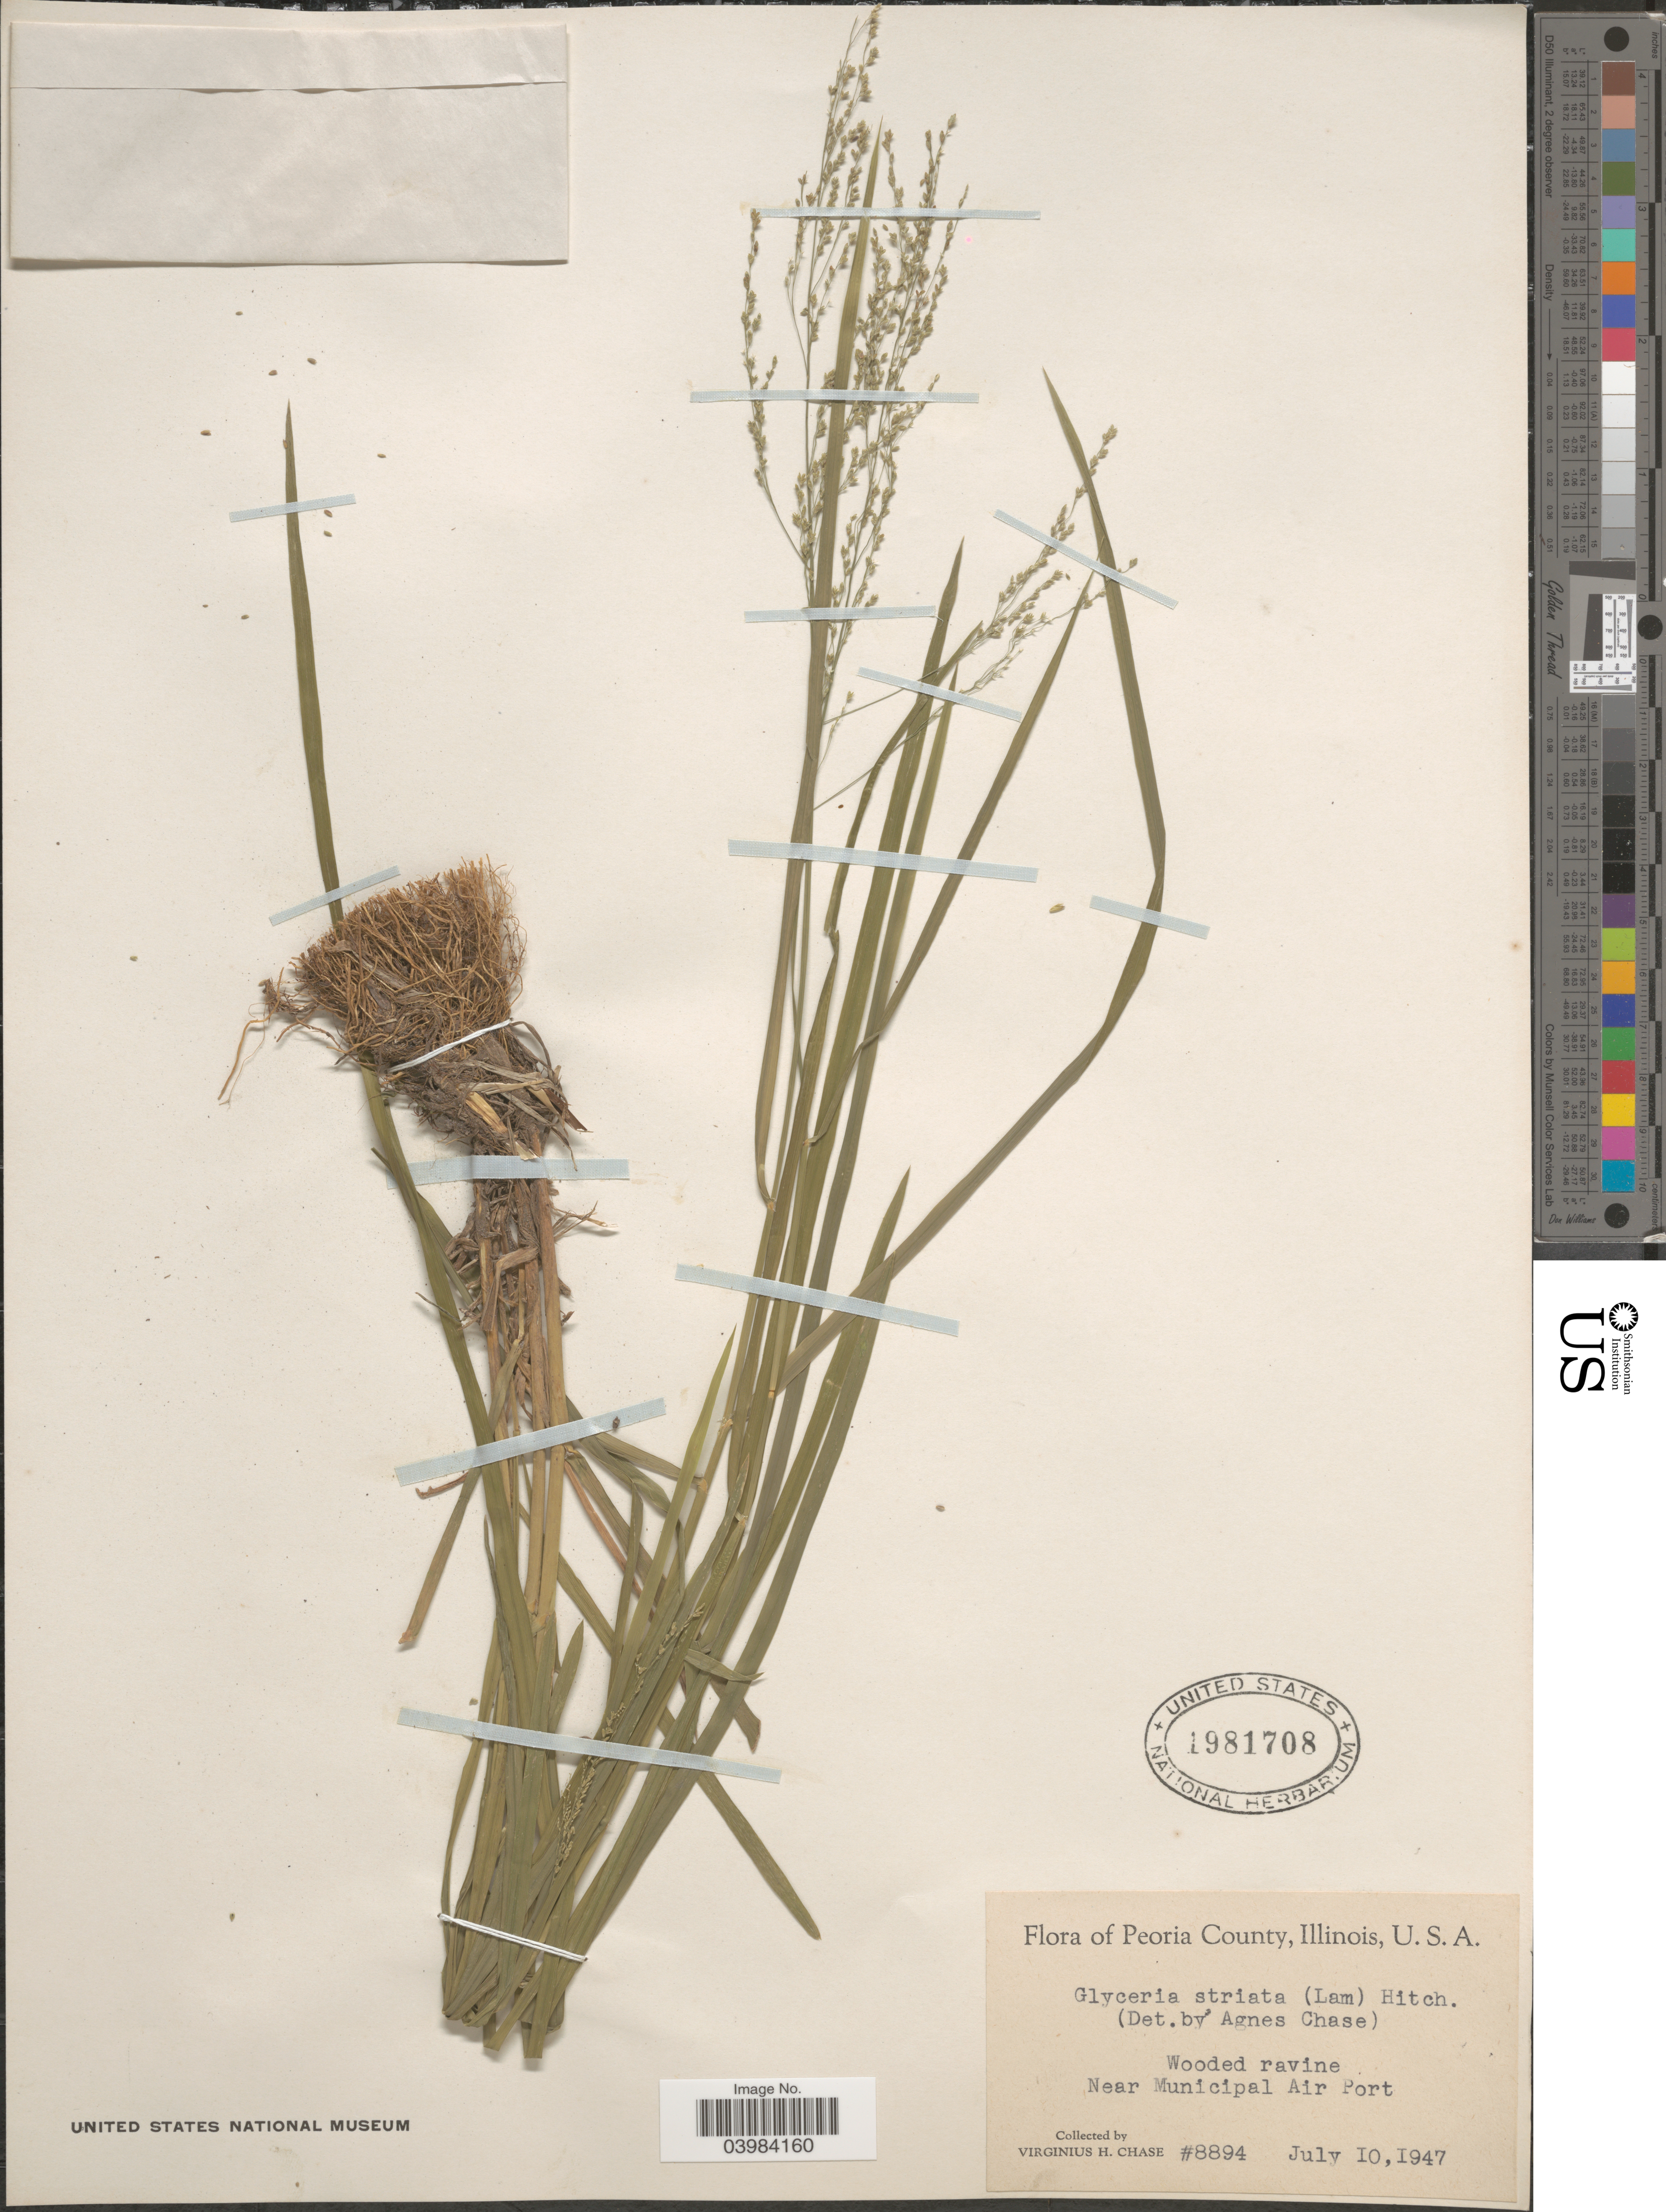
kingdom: Plantae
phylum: Tracheophyta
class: Liliopsida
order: Poales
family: Poaceae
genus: Glyceria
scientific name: Glyceria striata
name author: (Lam.) Hitchc.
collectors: V. H. Chase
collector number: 8894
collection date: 1947-07-10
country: United States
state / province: Illinois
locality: Peoria County. Near Municipal Air Port.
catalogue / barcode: US 1981708